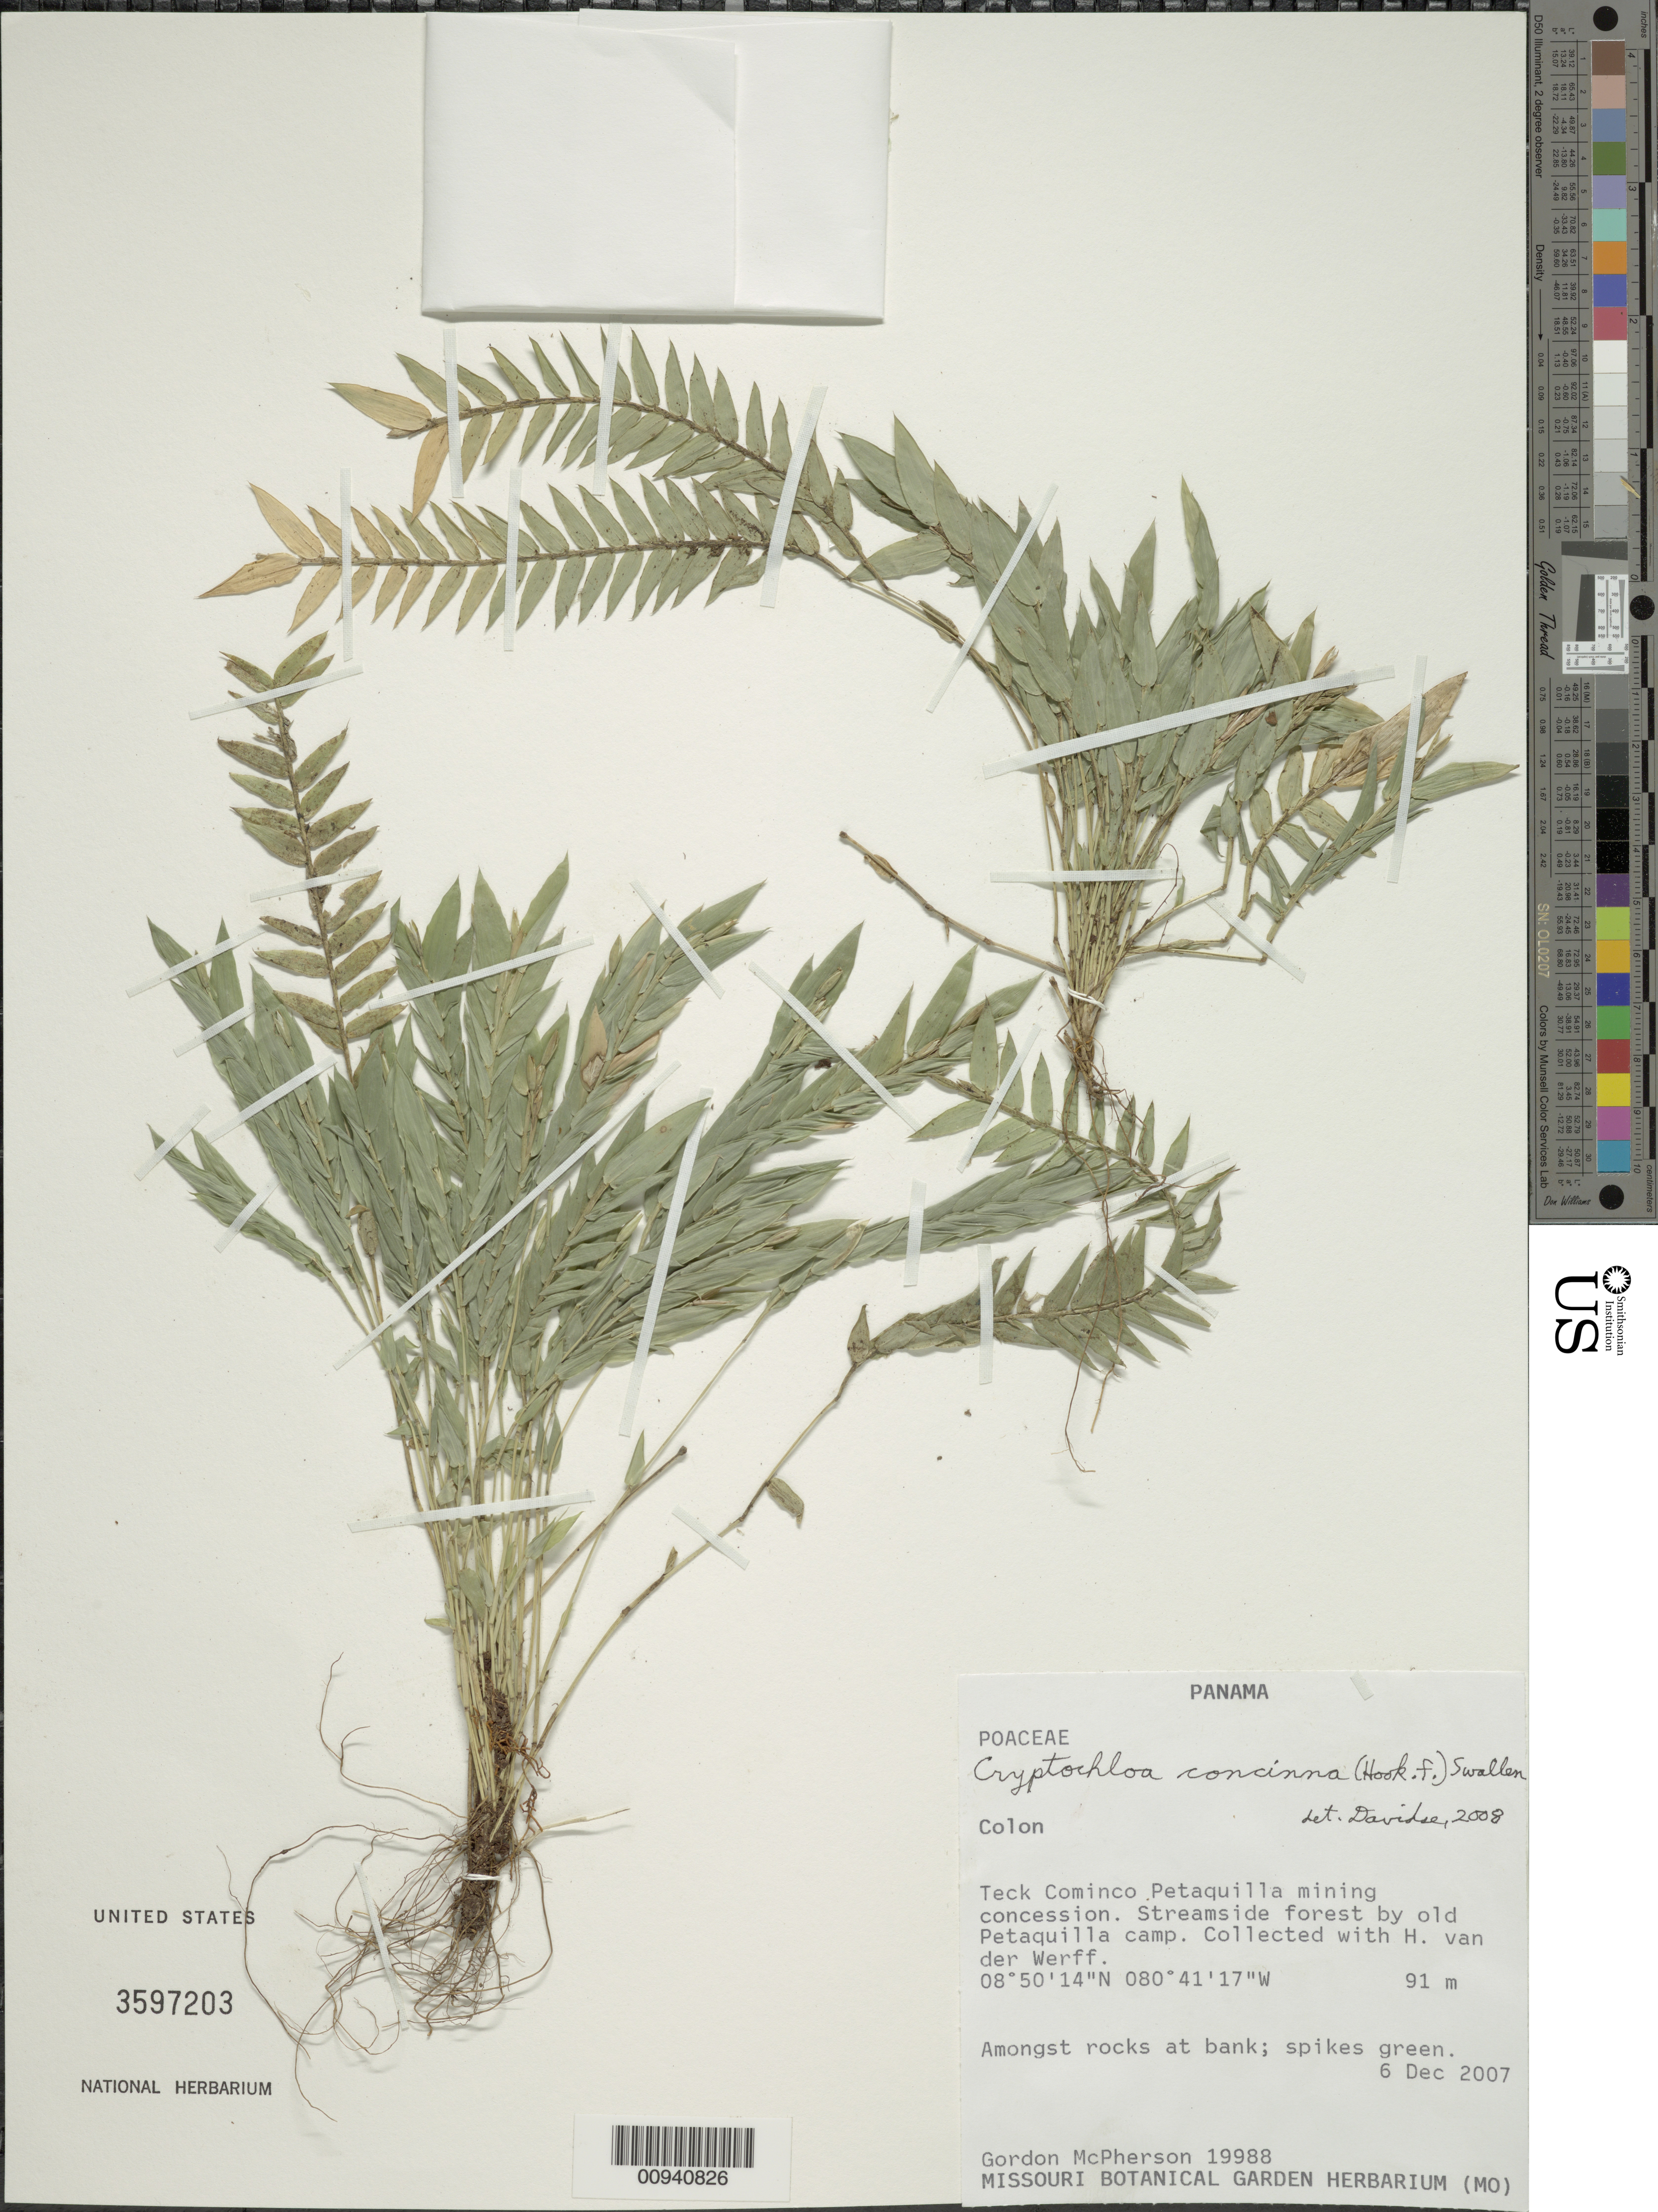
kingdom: Plantae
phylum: Tracheophyta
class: Liliopsida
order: Poales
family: Poaceae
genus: Cryptochloa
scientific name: Cryptochloa concinna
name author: (Hook. f.) Swallen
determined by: Davidse, Gerrit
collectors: G. D. McPherson & H. van der Werff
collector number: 19988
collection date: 2007-12-06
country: Panama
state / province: Colón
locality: Teck Cominco Petaquilla mining concession. Streamside forest by old Petaquilla camp.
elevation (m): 91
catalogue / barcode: US 3597203